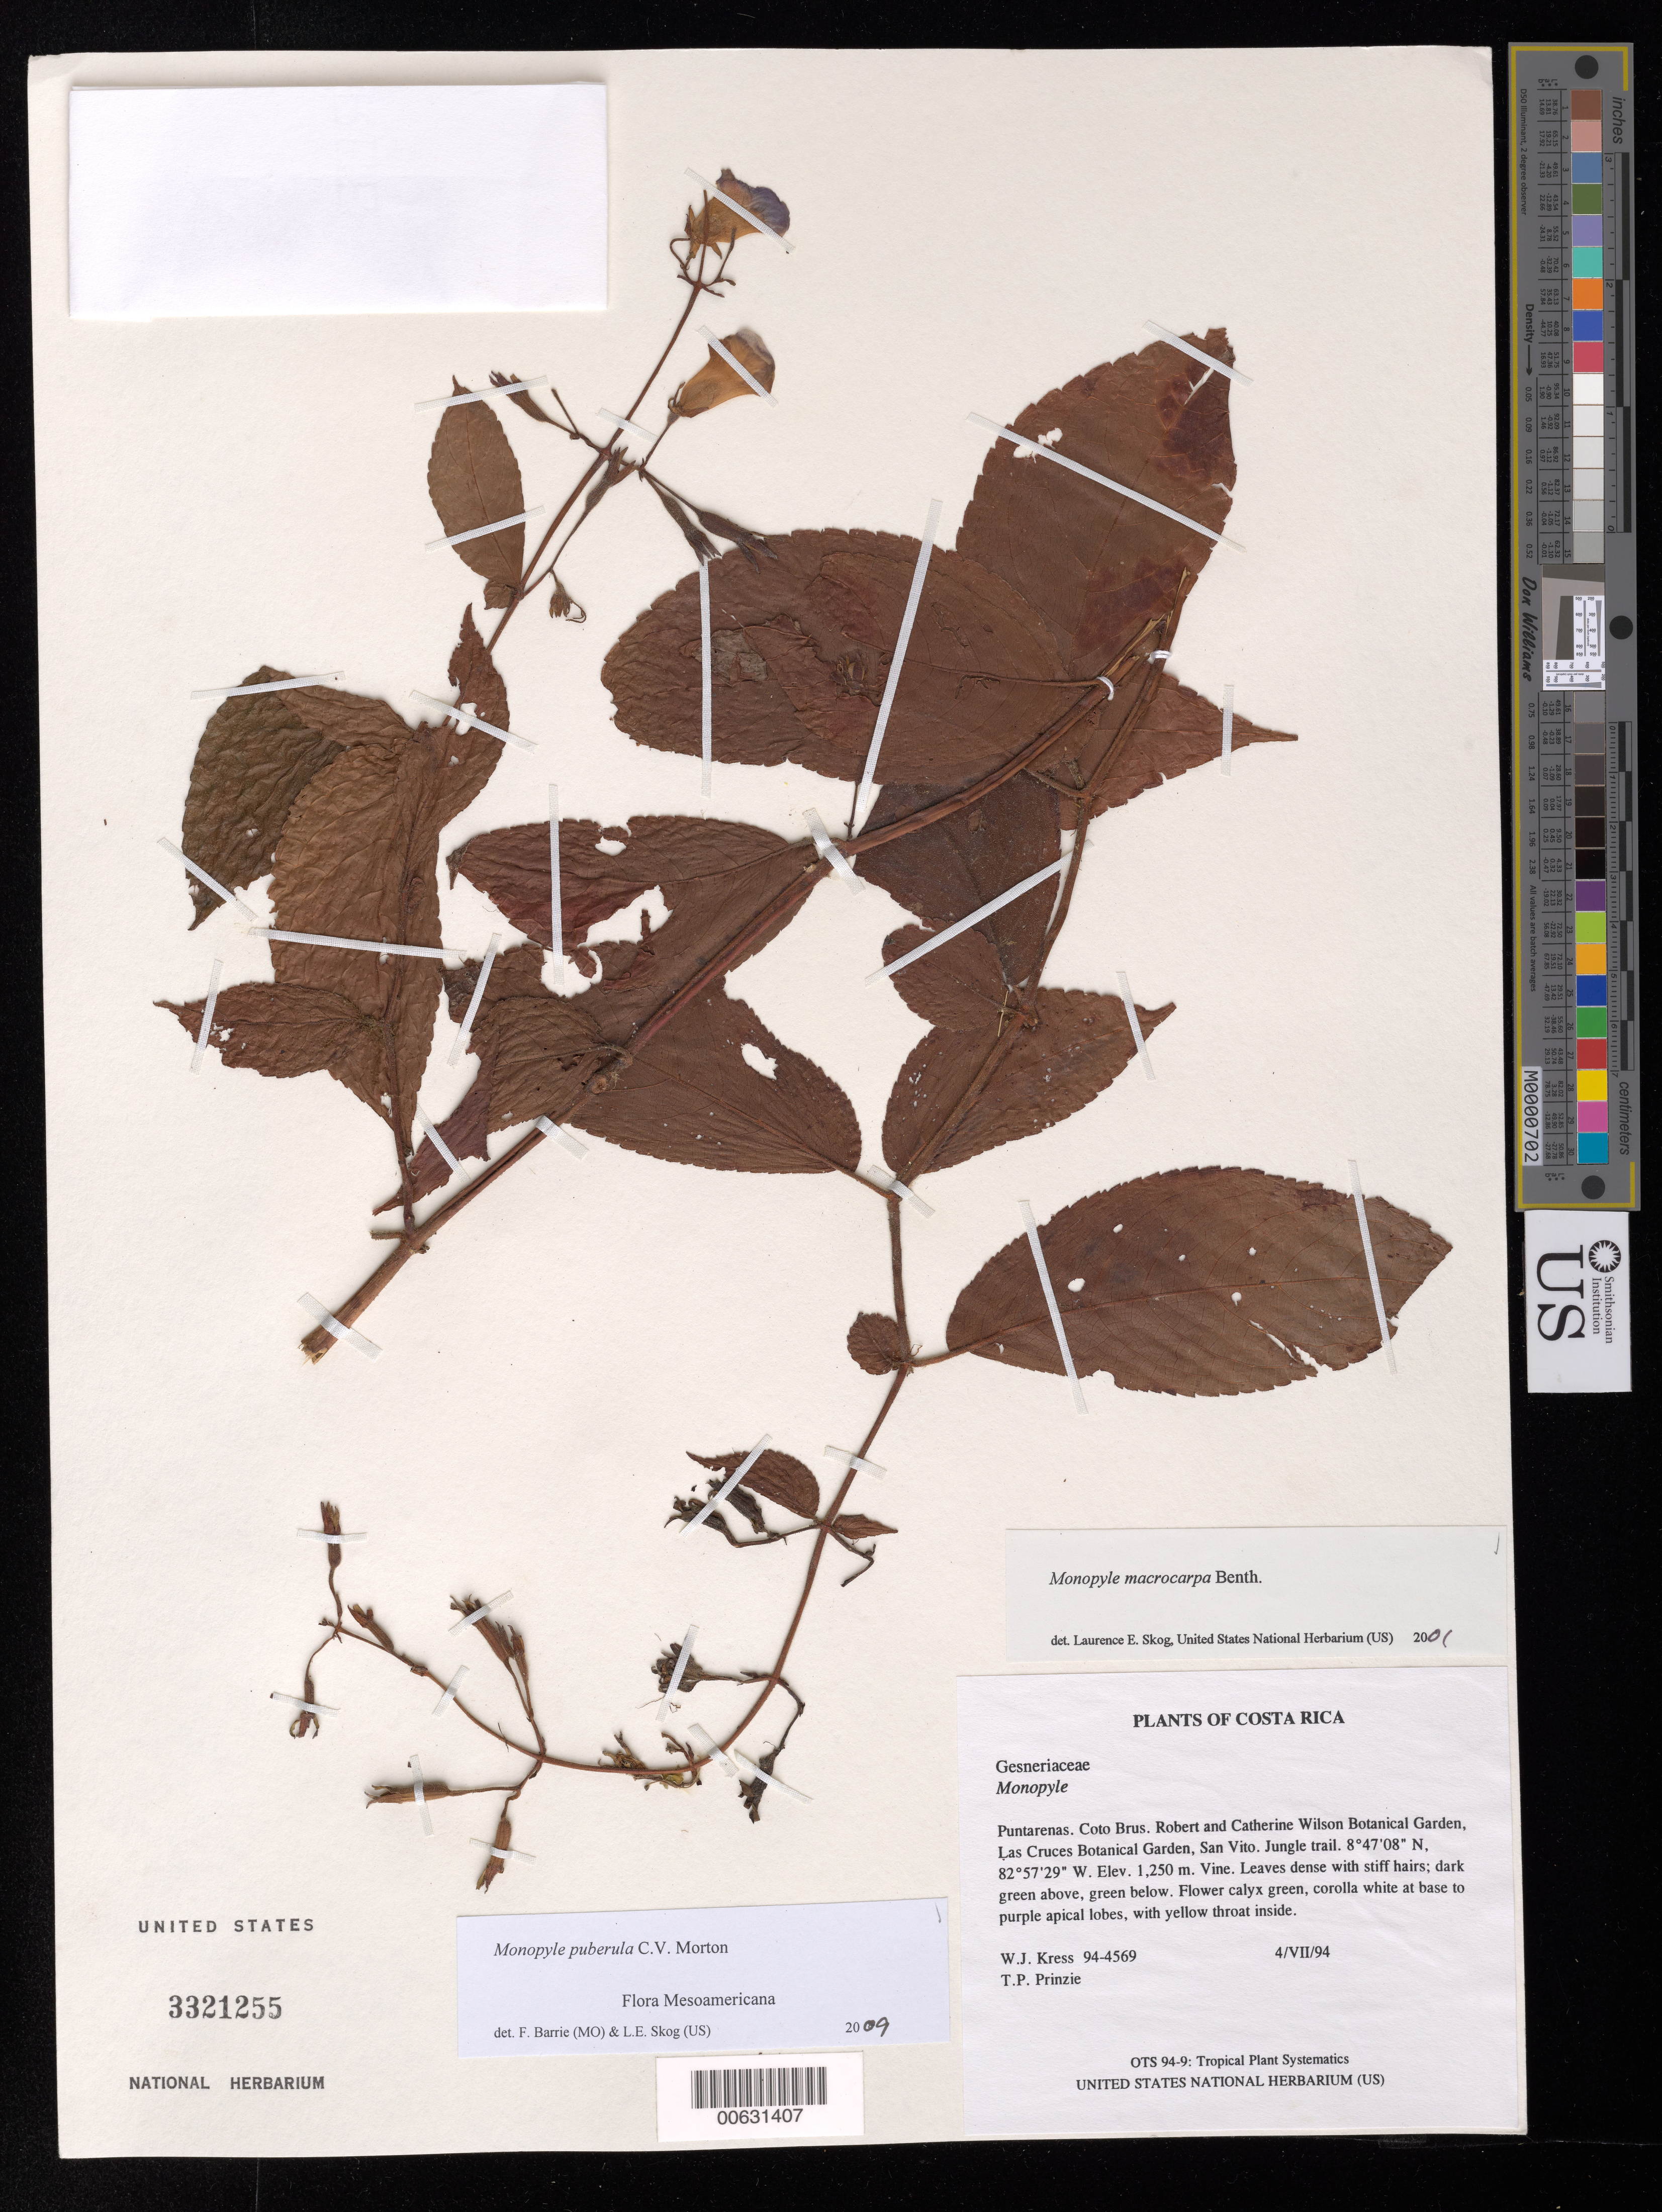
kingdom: Plantae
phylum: Tracheophyta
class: Magnoliopsida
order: Lamiales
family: Gesneriaceae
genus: Monopyle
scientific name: Monopyle puberula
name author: C.V. Morton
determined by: Barrie, F. R.; Skog, Laurence E.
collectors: W. J. Kress & T. Prinzie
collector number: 94- 4569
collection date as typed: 04 Jul 1994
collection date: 1994-07-04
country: Costa Rica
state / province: Puntarenas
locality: Coto Brus, Robert and Catherine Wilson Botanical Garden, Las Cruces Botanical Garden, San Vito; jungle trail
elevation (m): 1250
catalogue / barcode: US 3321255